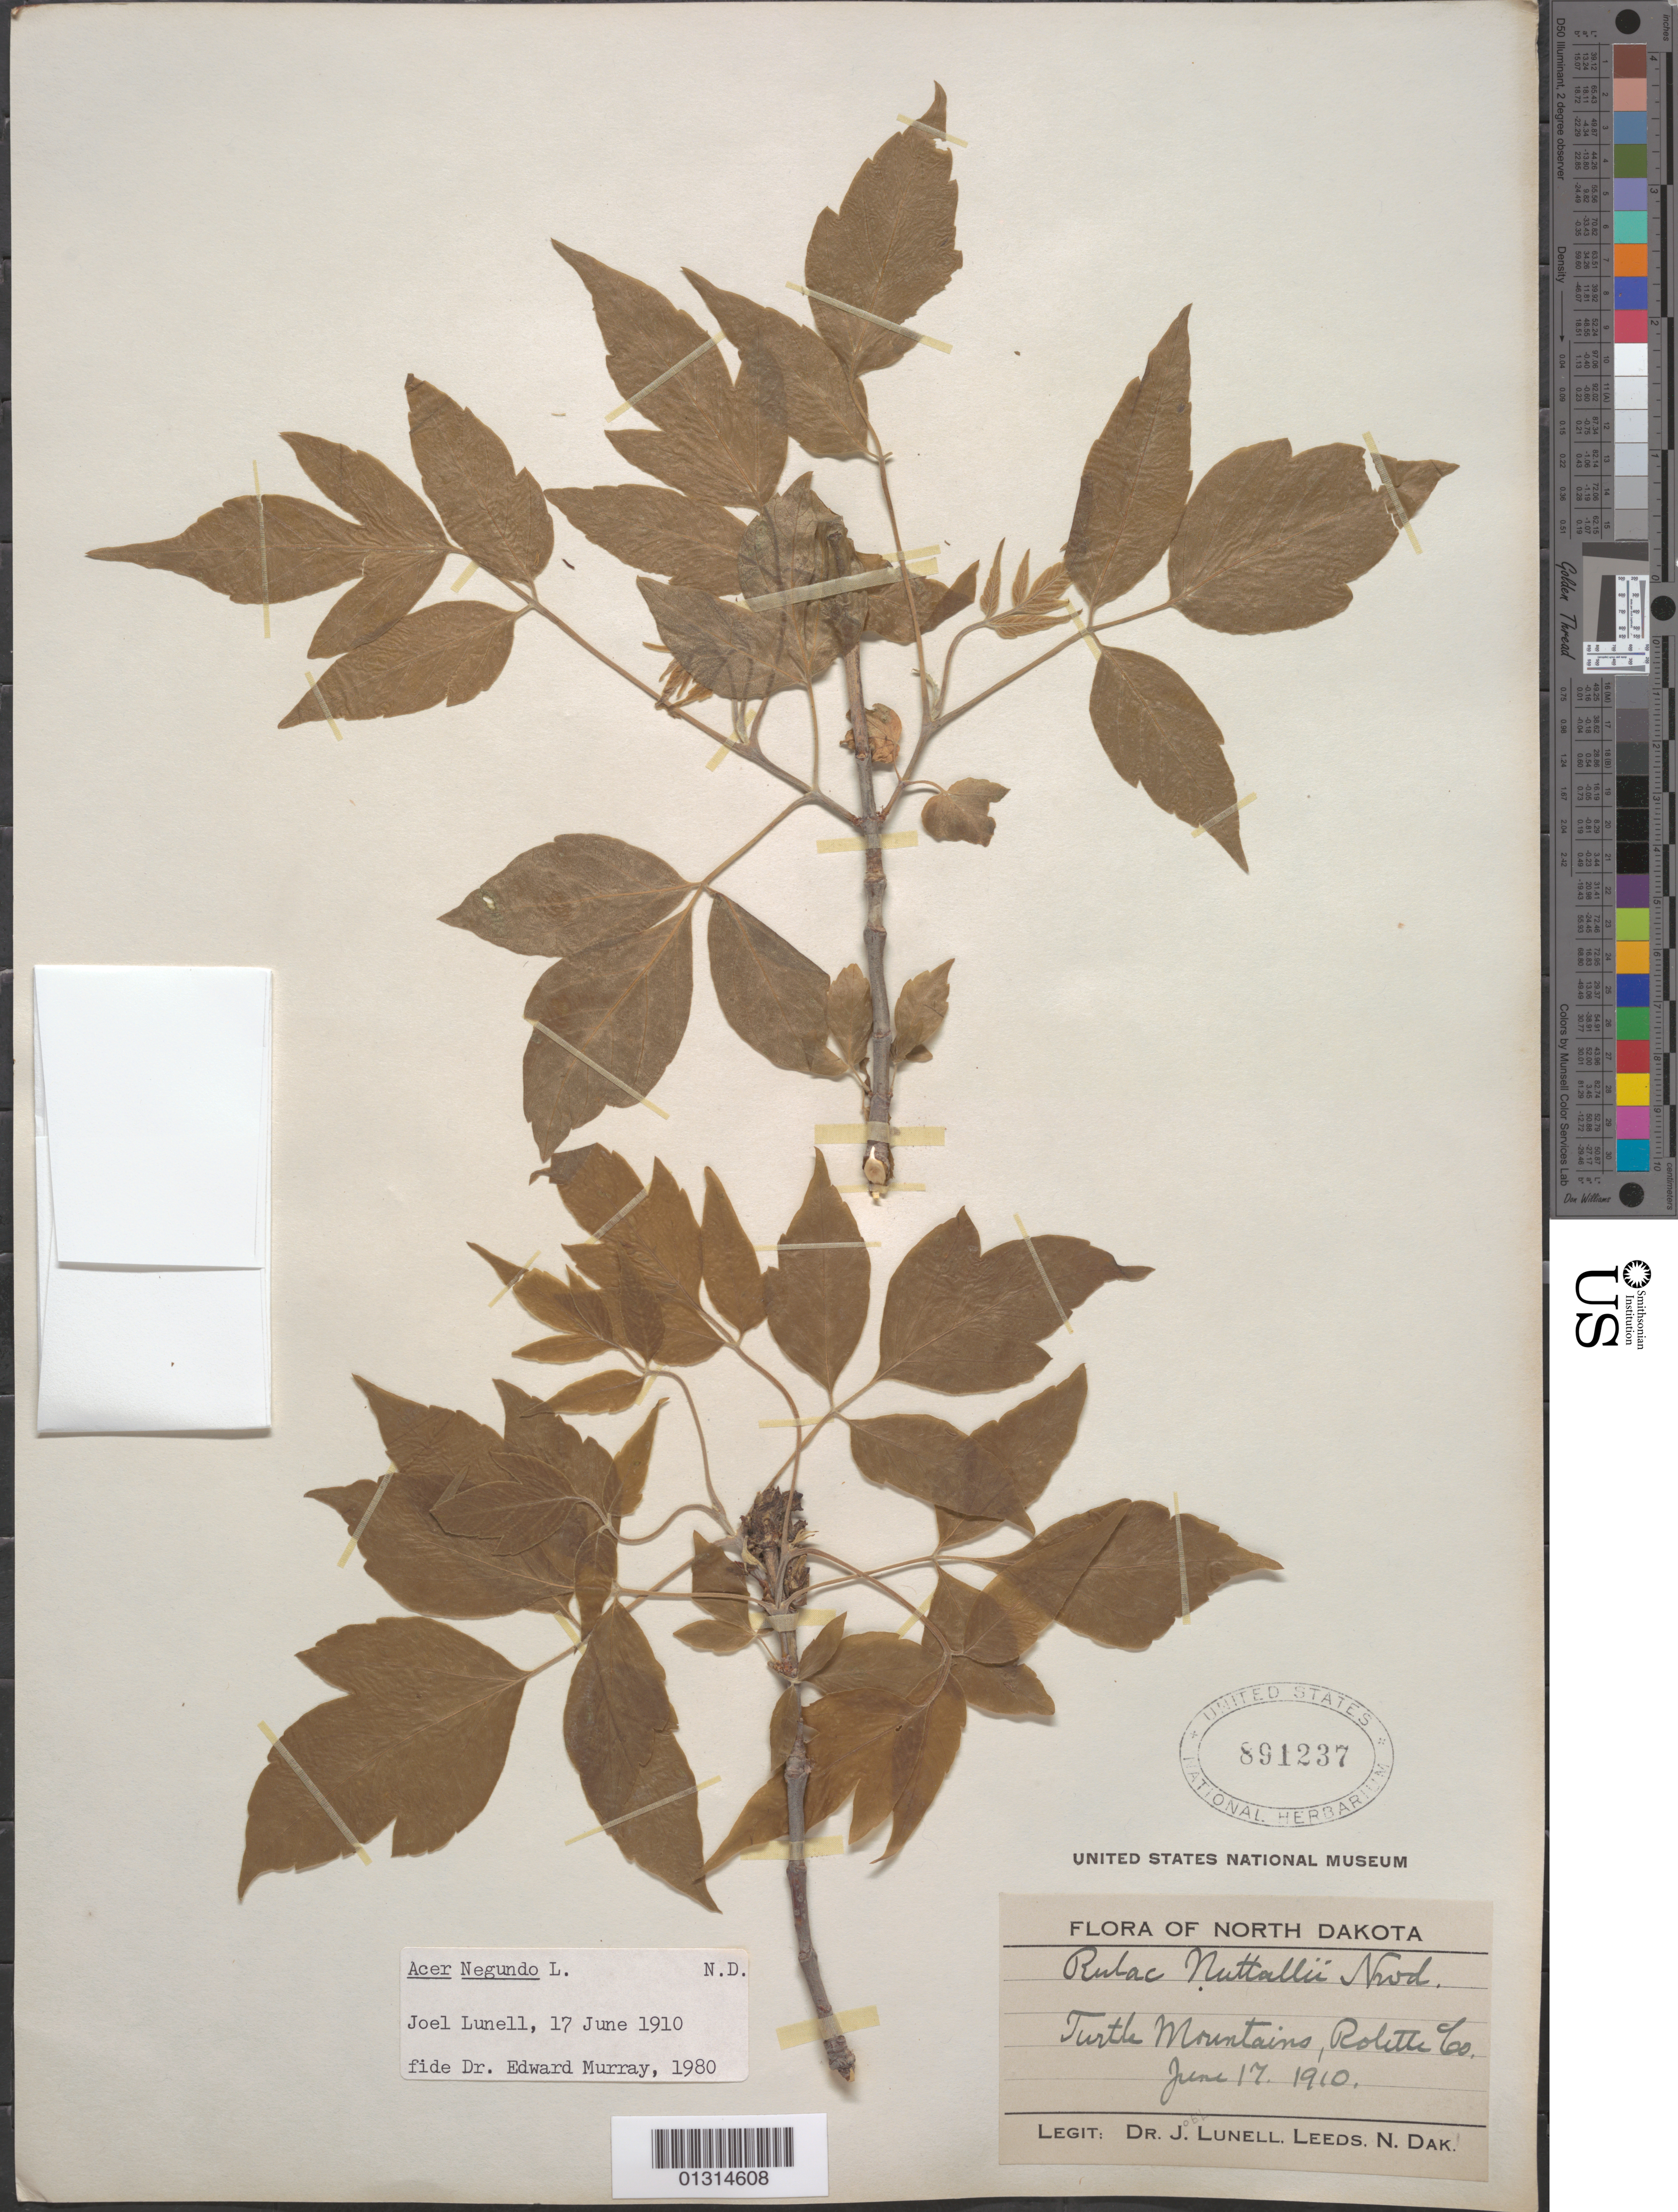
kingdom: Plantae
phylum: Tracheophyta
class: Magnoliopsida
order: Sapindales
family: Sapindaceae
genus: Acer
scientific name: Acer negundo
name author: L.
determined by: Murray, Edward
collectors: J. Lunell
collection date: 1910-06-17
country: United States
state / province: North Dakota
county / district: Rolette County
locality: Rolette County, Turtle Mountains.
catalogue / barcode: US 891237